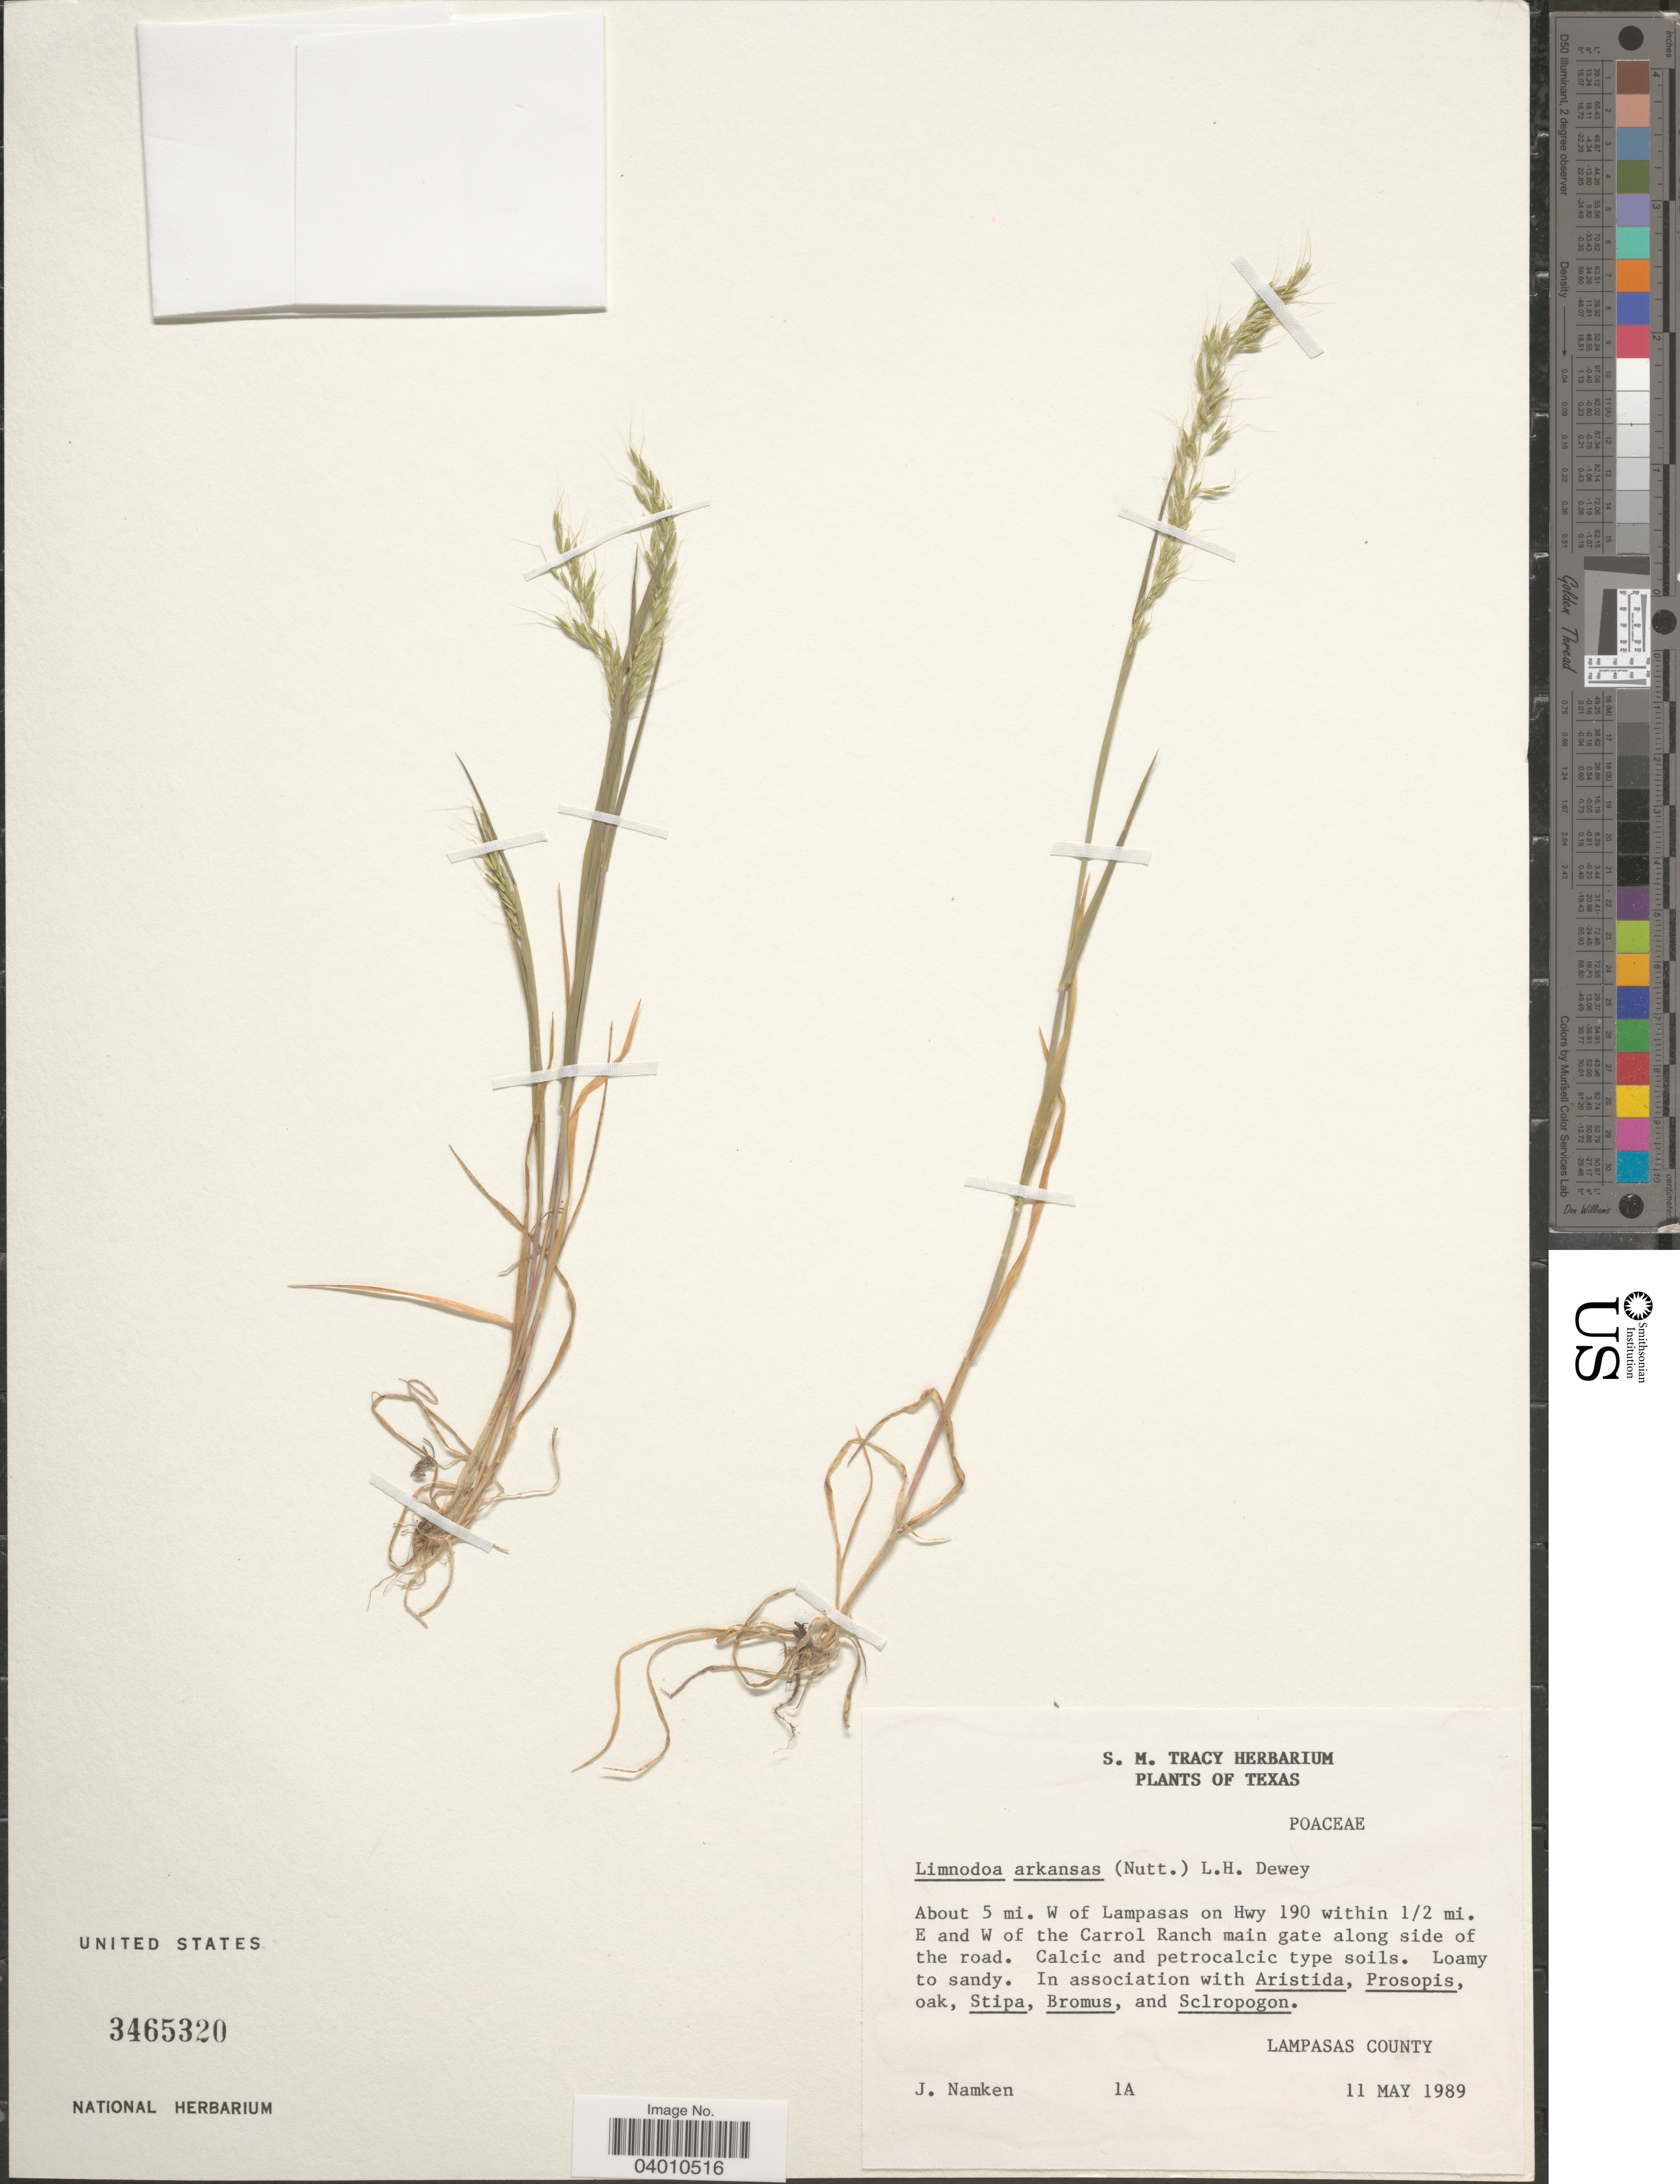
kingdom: Plantae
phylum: Tracheophyta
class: Liliopsida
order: Poales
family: Poaceae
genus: Limnodea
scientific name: Limnodea arkansana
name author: (Nutt.) L.H. Dewey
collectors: J. Namken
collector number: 1A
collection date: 1989-05-11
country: United States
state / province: Texas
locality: About 5 mi. W of Lampasas on Hwy 190 within 1/2 mi. E and W of the Carrol Ranch main gate along side of the road. Lampasas County.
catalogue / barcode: US 3465320